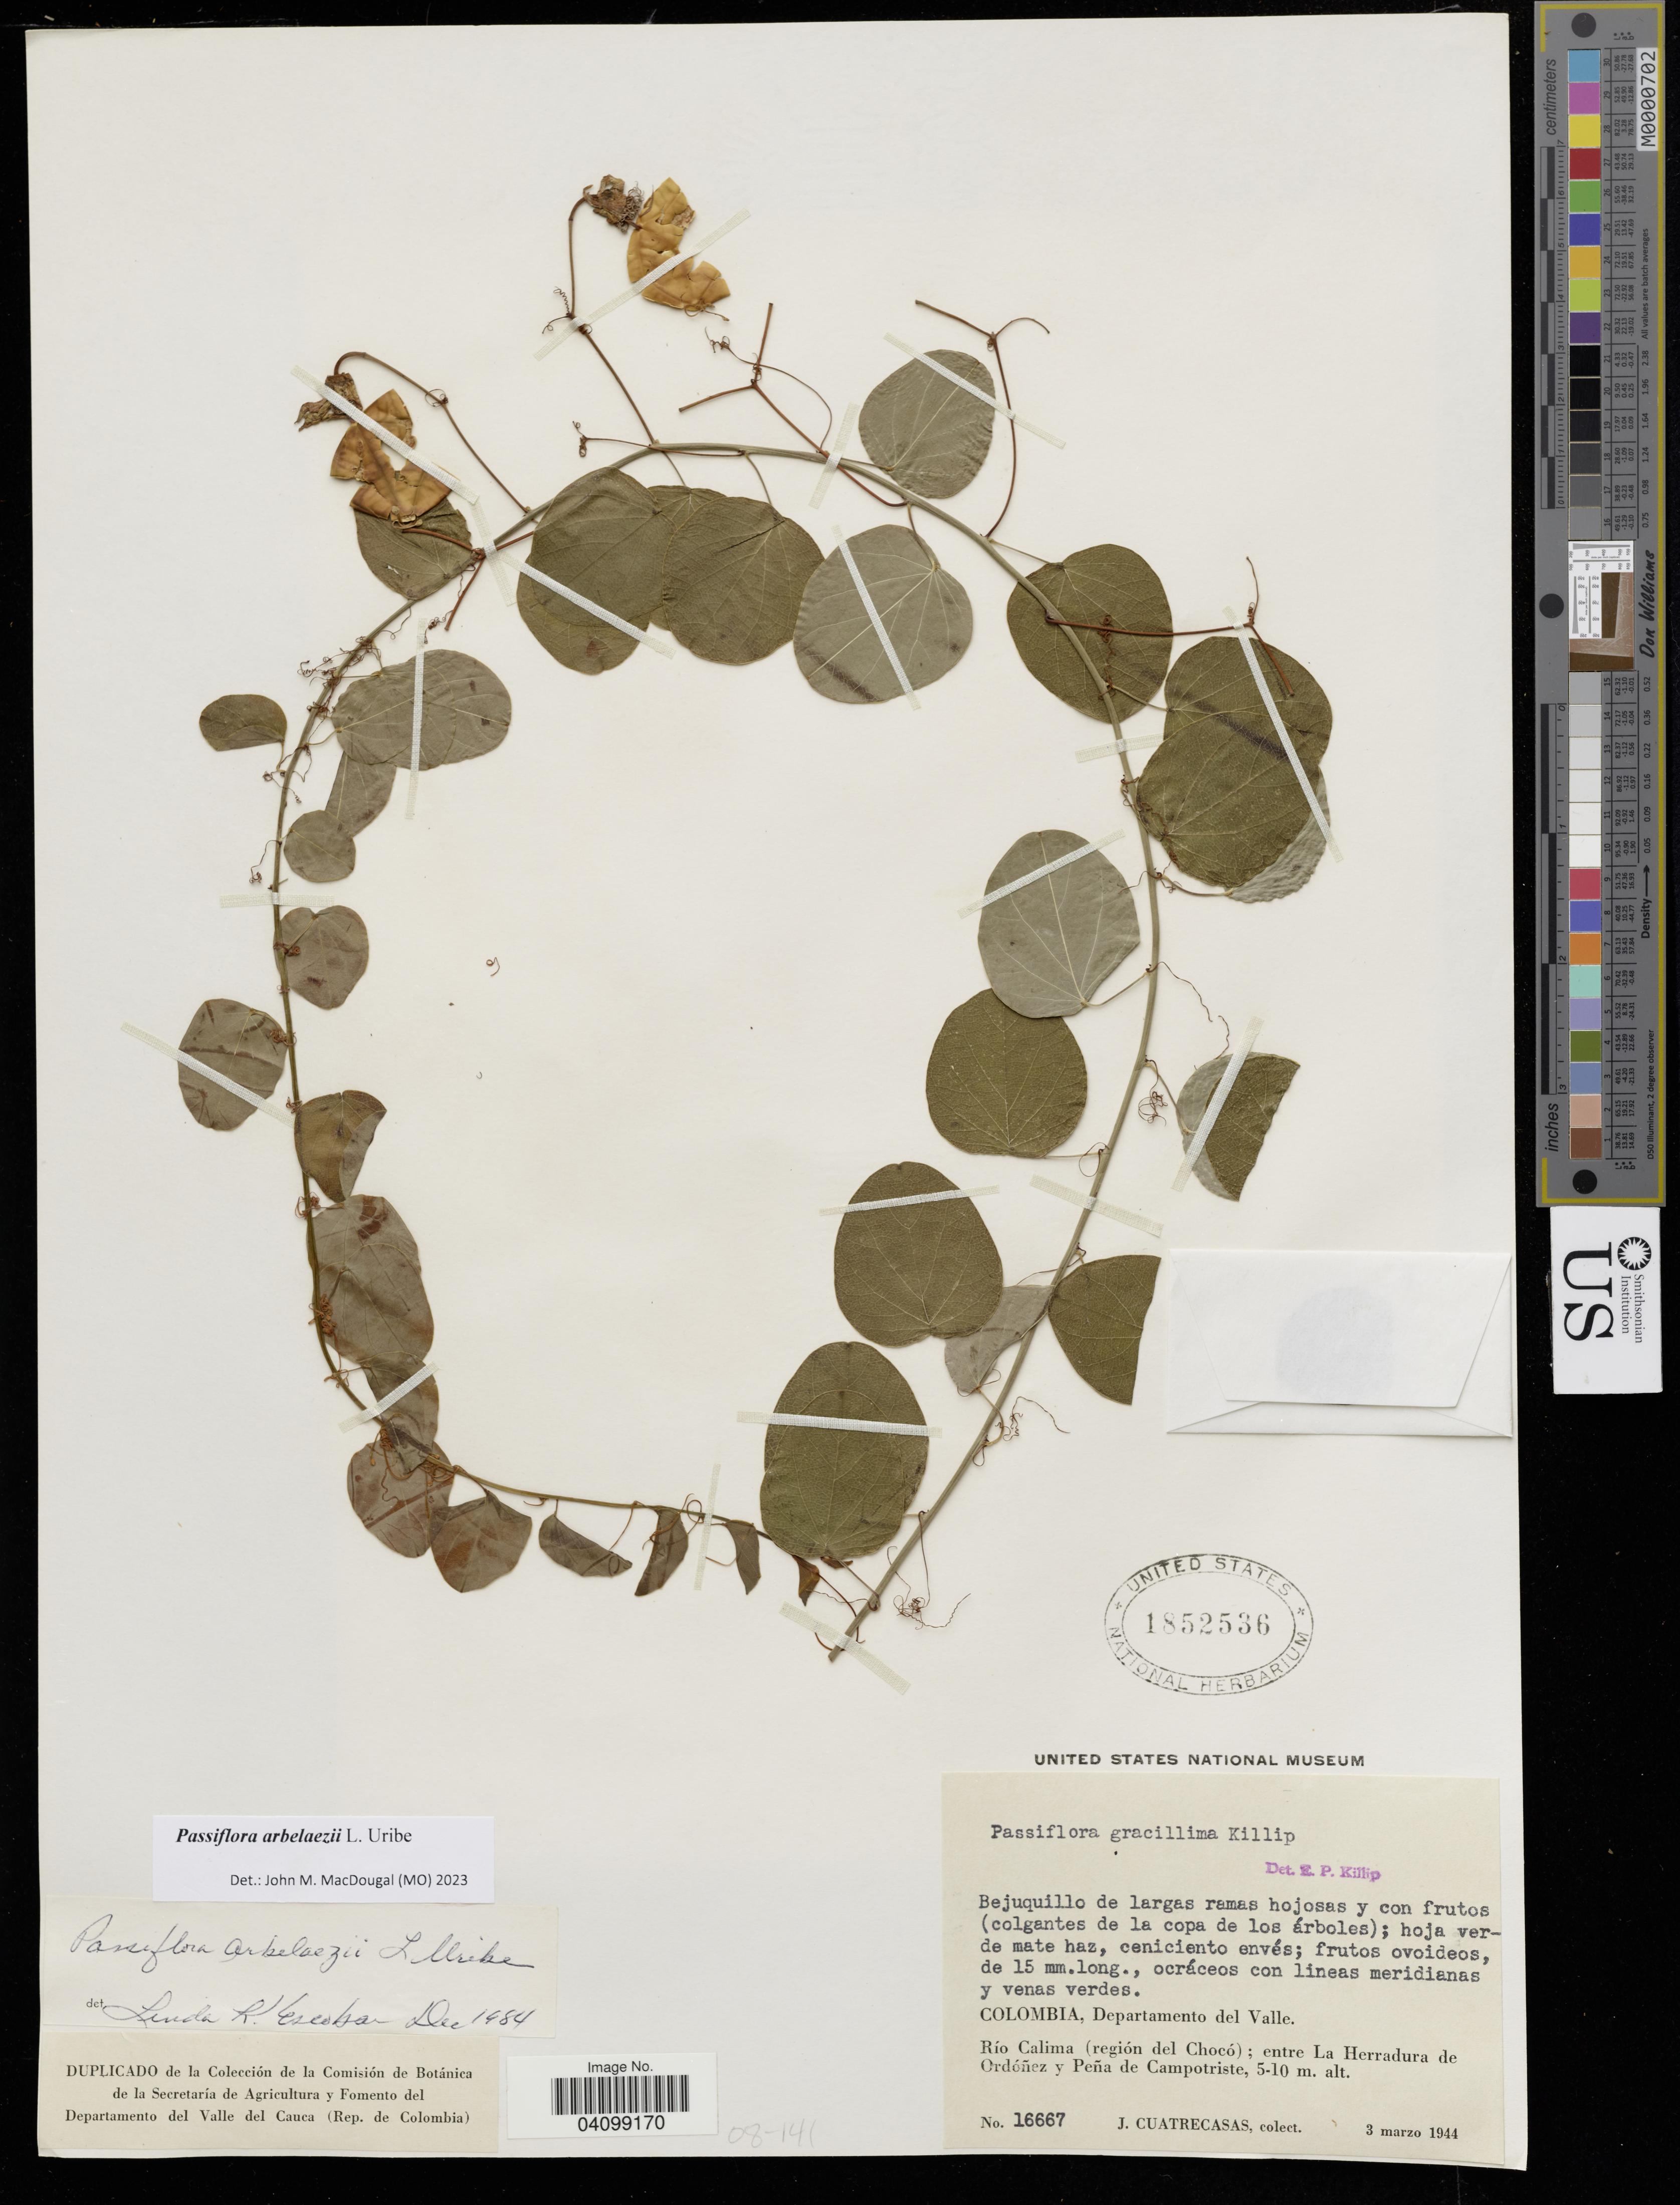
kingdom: Plantae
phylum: Tracheophyta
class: Magnoliopsida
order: Malpighiales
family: Passifloraceae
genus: Passiflora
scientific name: Passiflora arbelaezii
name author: L. Uribe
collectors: J. Cuatrecasas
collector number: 16667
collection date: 1944-03-03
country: Colombia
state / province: Valle del Cauca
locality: Río Calima (región del Chocó); entre La Herradura de Ordoñez y Peña de Campotristre.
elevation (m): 5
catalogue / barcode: US 1852536